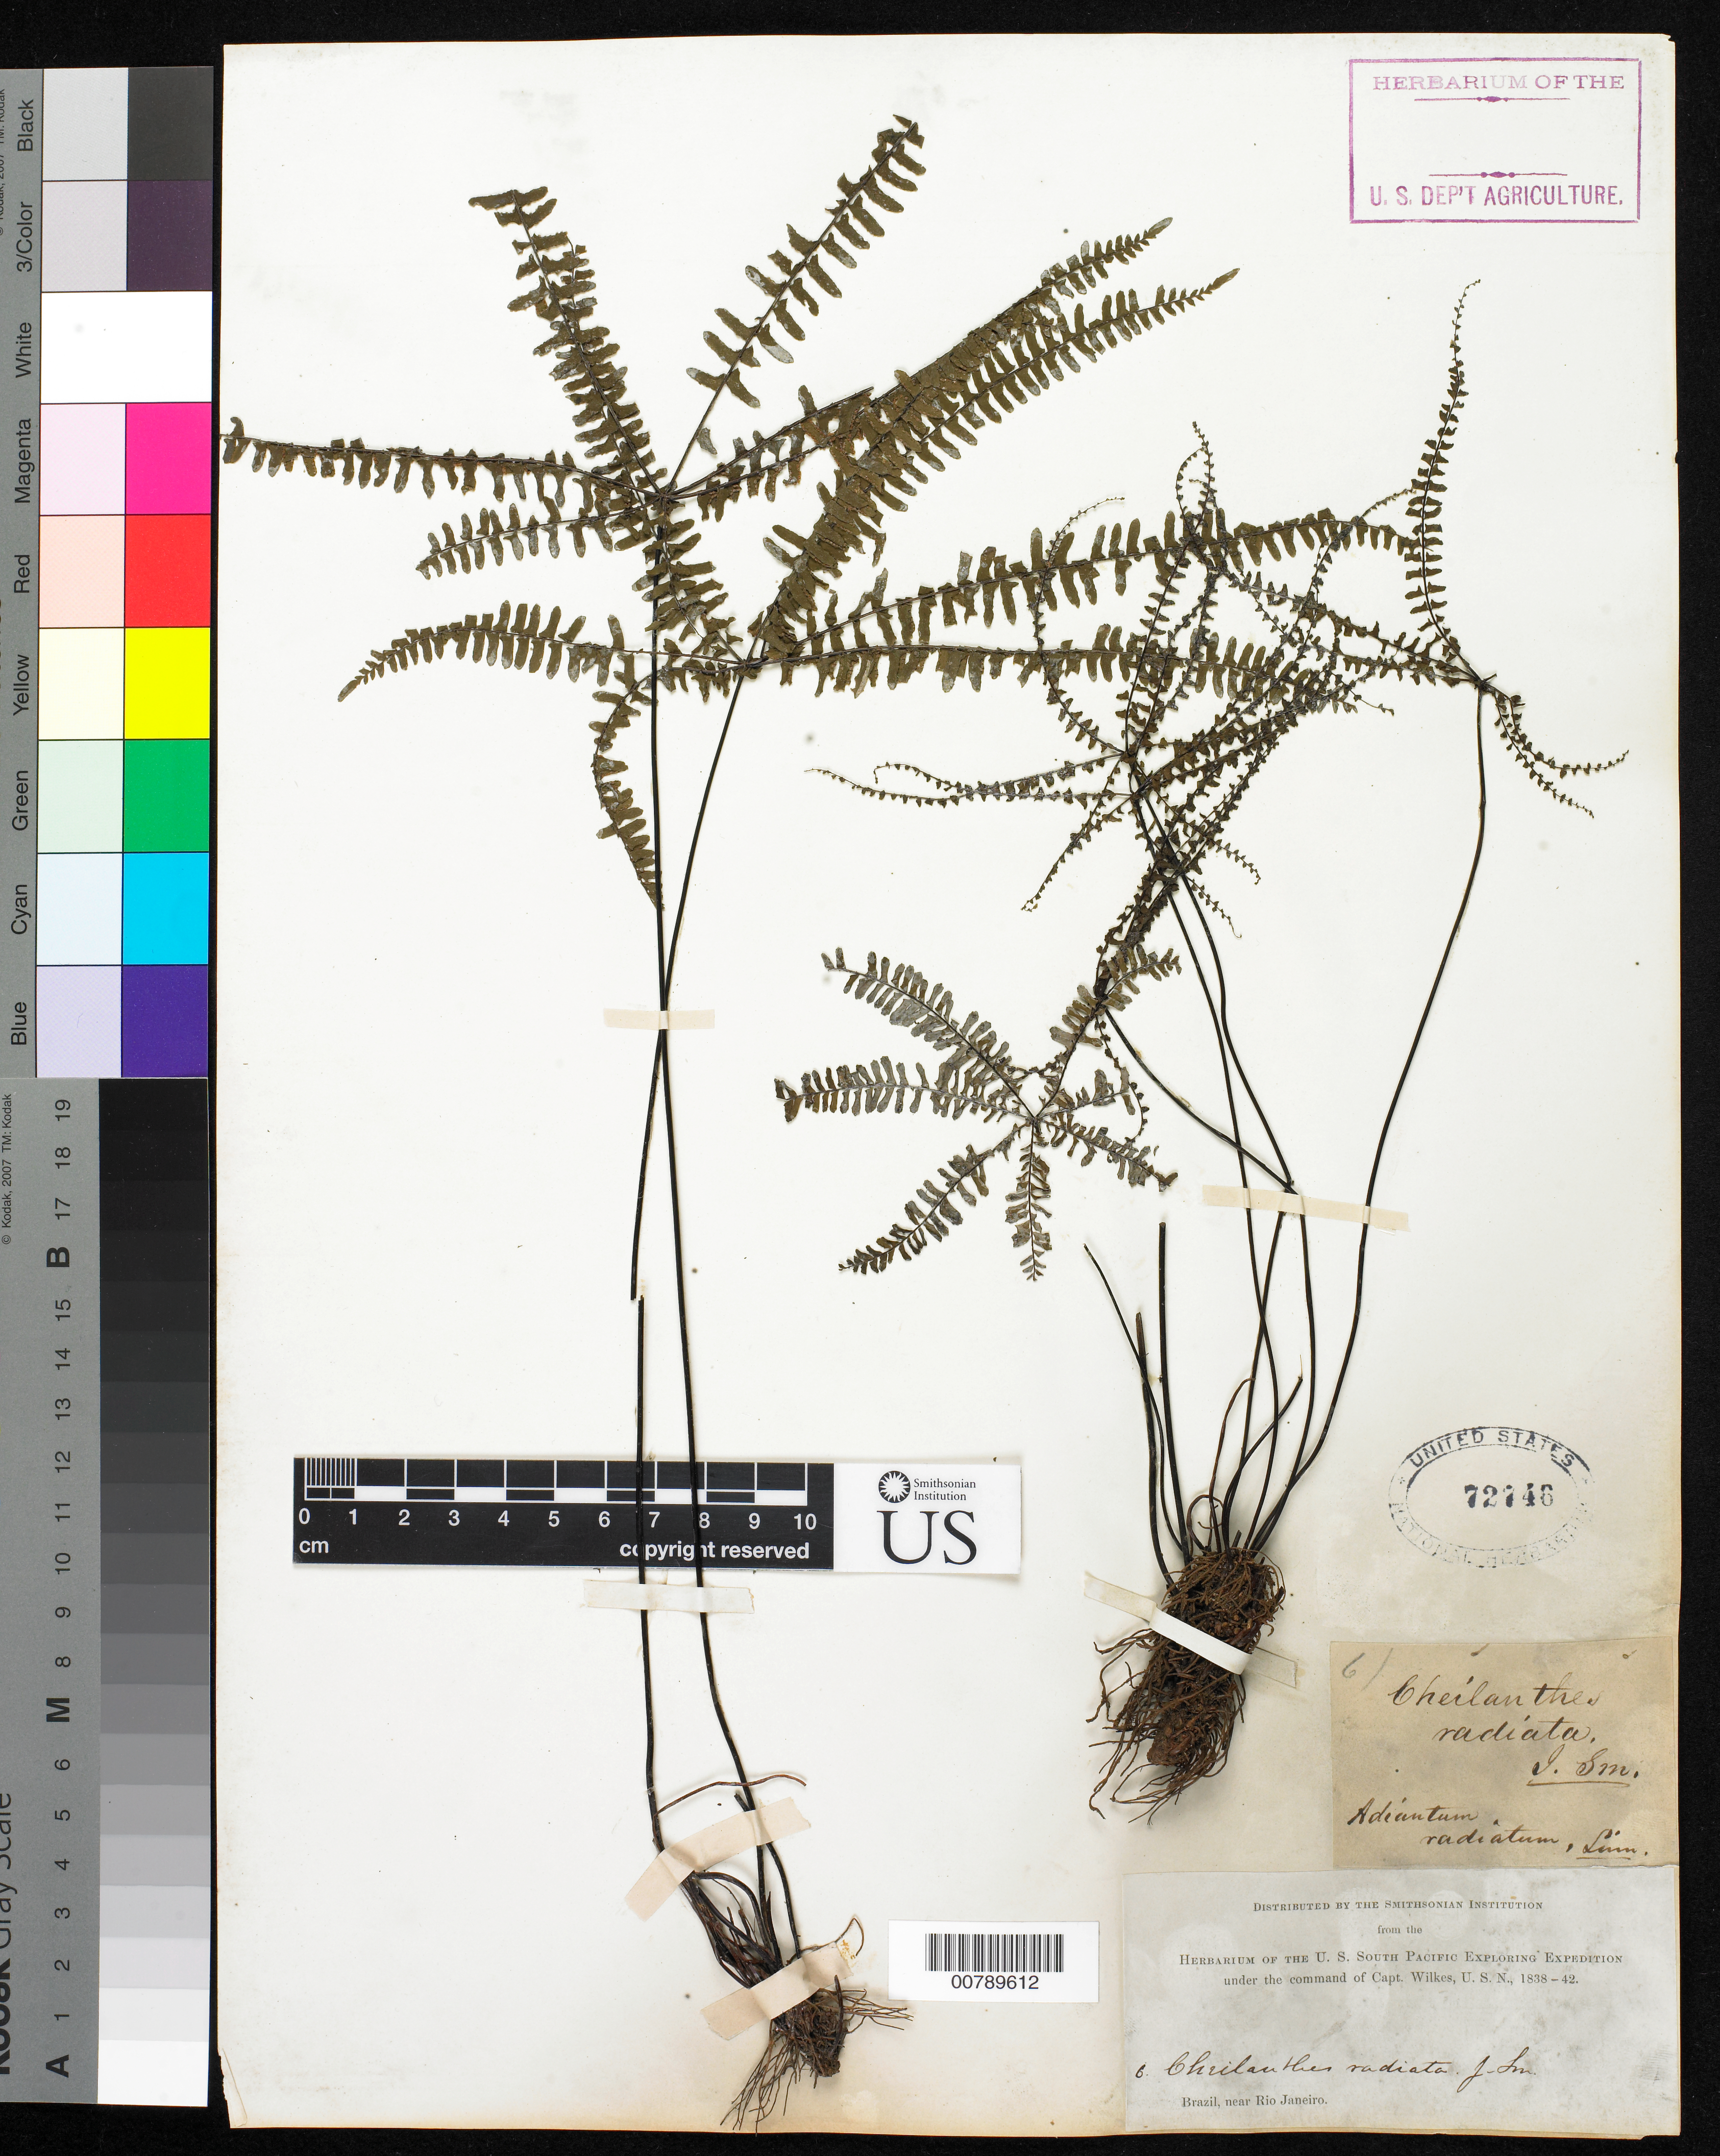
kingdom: Plantae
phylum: Tracheophyta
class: Polypodiopsida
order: Polypodiales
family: Pteridaceae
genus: Adiantopsis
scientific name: Adiantopsis radiata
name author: (L.) Fée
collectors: Wilkes Explor. Exped.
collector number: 6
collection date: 1838/1842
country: Brazil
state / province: Rio de Janeiro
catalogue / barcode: US 72746